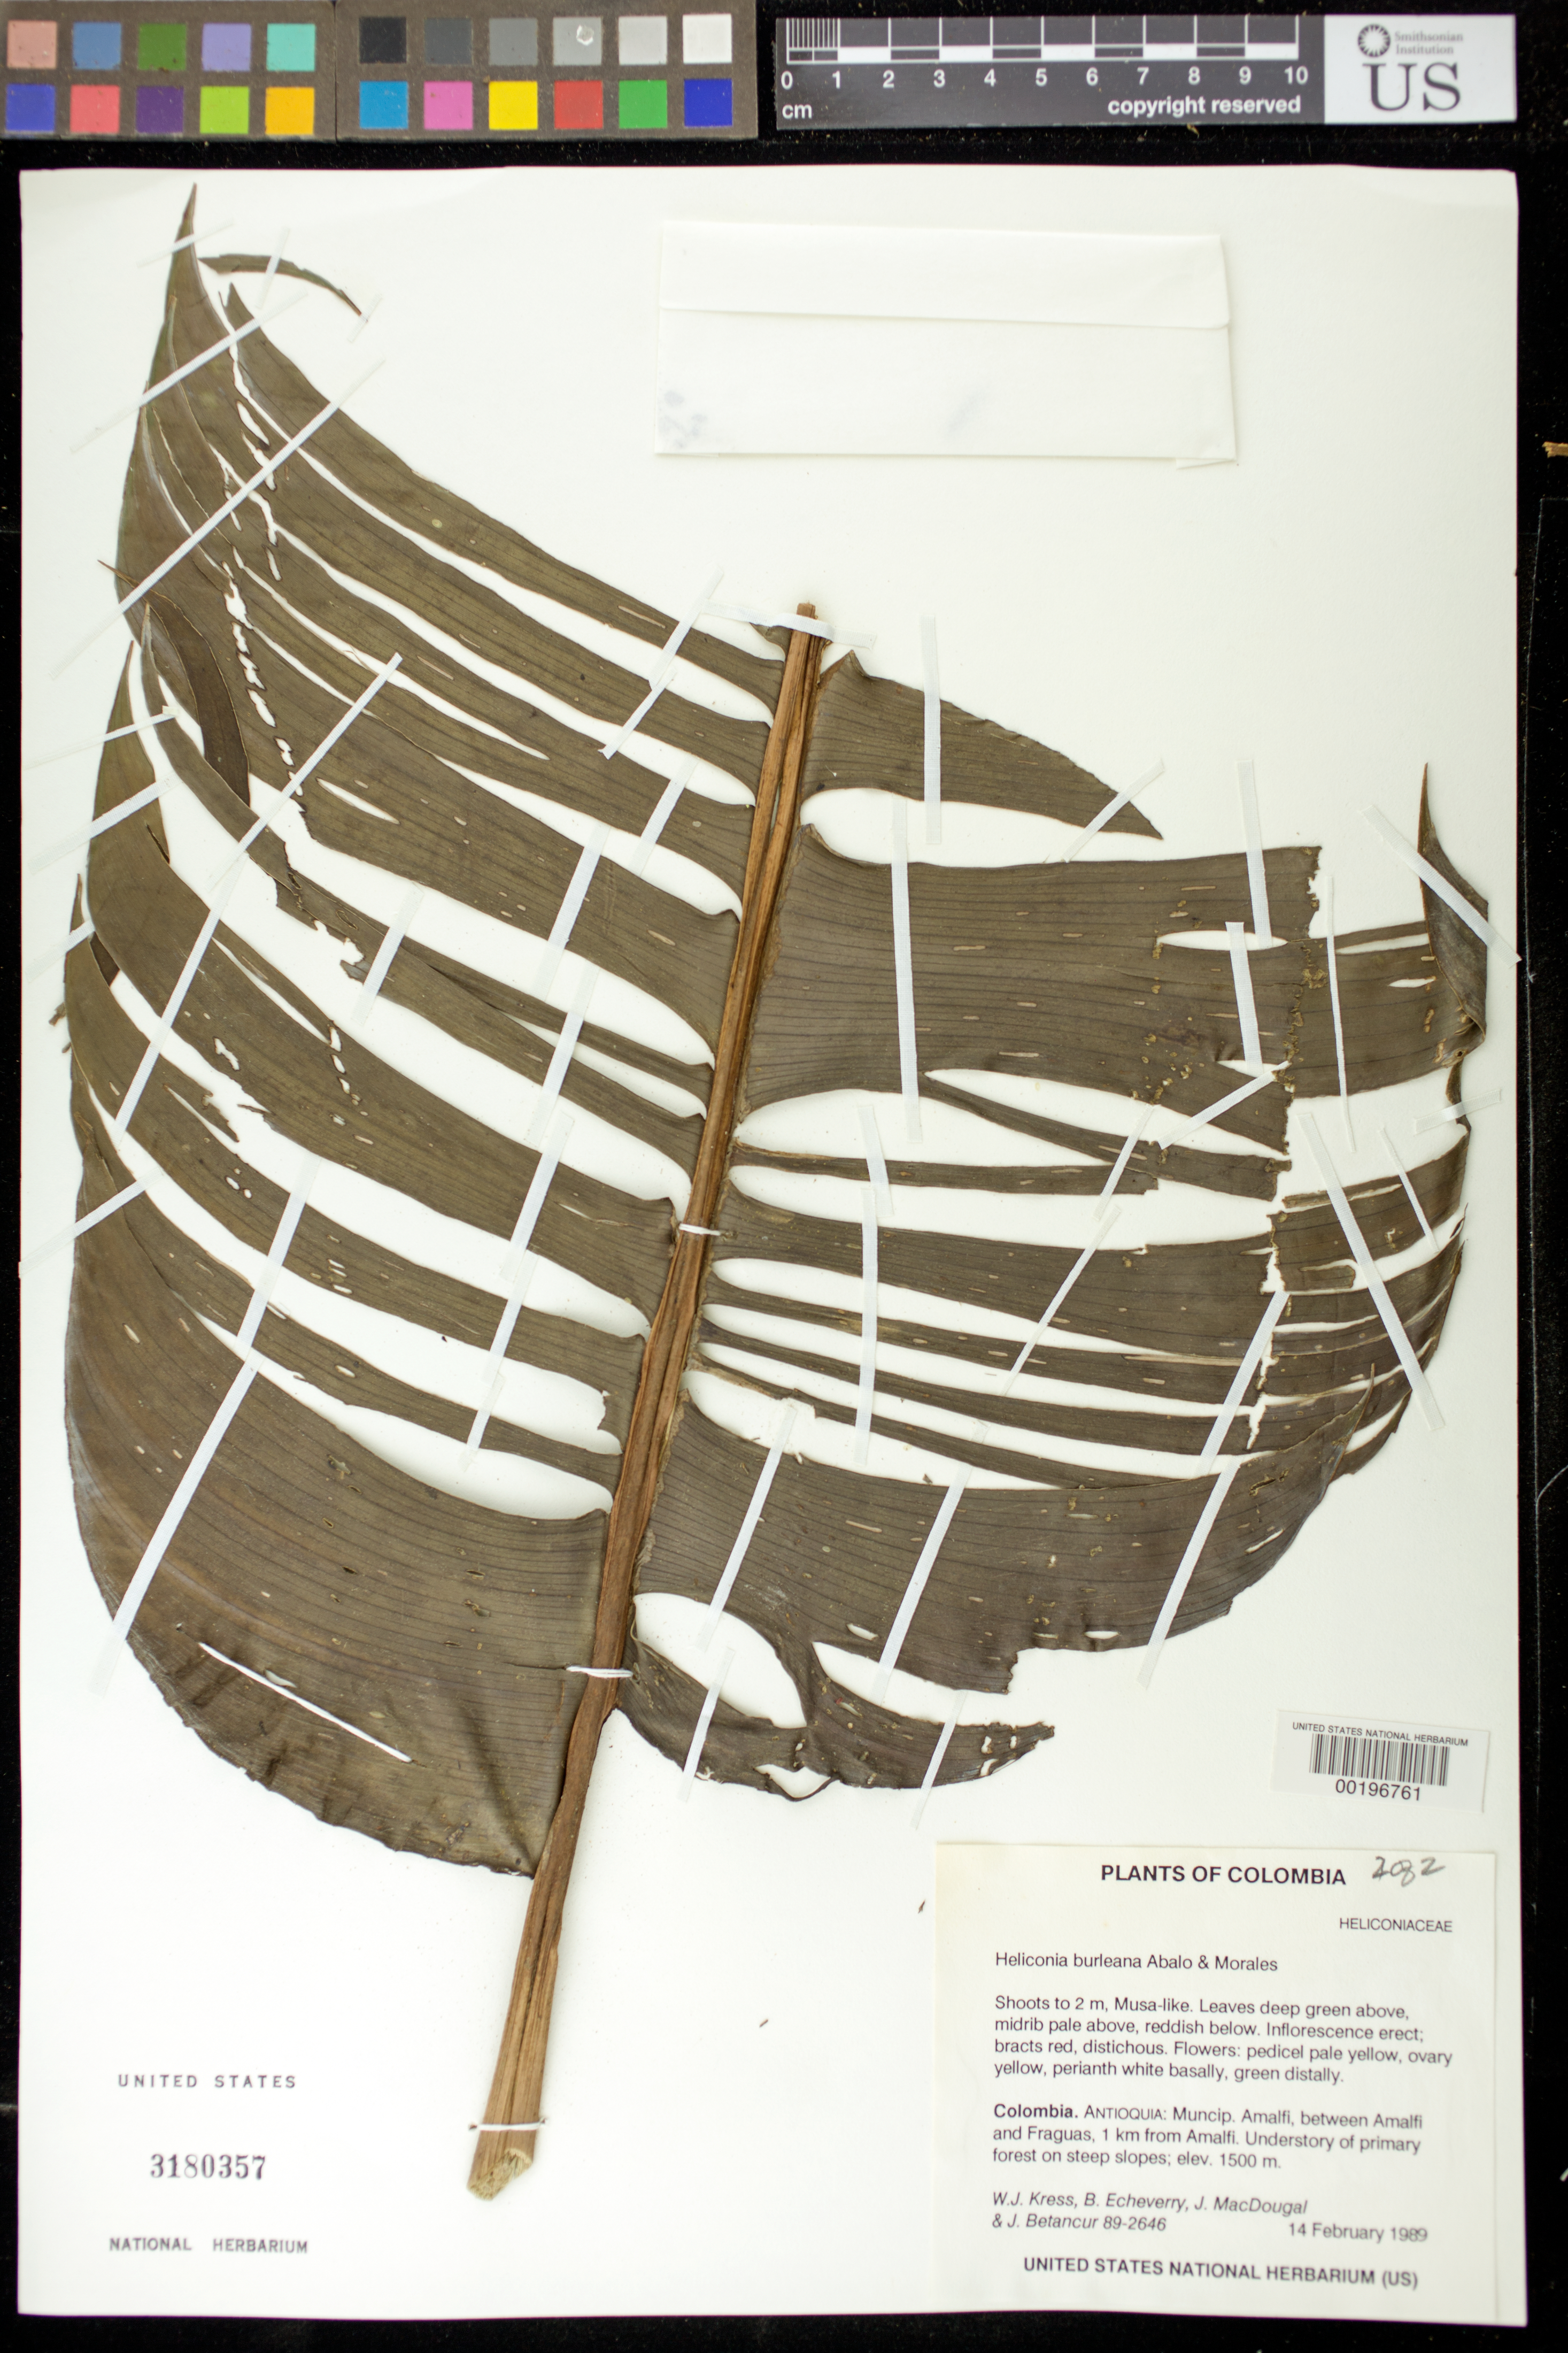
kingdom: Plantae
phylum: Tracheophyta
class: Liliopsida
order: Zingiberales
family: Heliconiaceae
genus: Heliconia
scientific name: Heliconia burleana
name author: Abalo & G. Morales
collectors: W. J. Kress, B. Echeverry, J. M. MacDougal & J. C. Betancur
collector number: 89-2646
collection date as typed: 14 Feb 1989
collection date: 1989-02-14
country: Colombia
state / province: Antioquia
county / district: Amalfi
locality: Muncip. Amalfi, between Amalfi and Fraguas, 1 km from Amalfi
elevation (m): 1500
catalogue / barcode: US 3180357